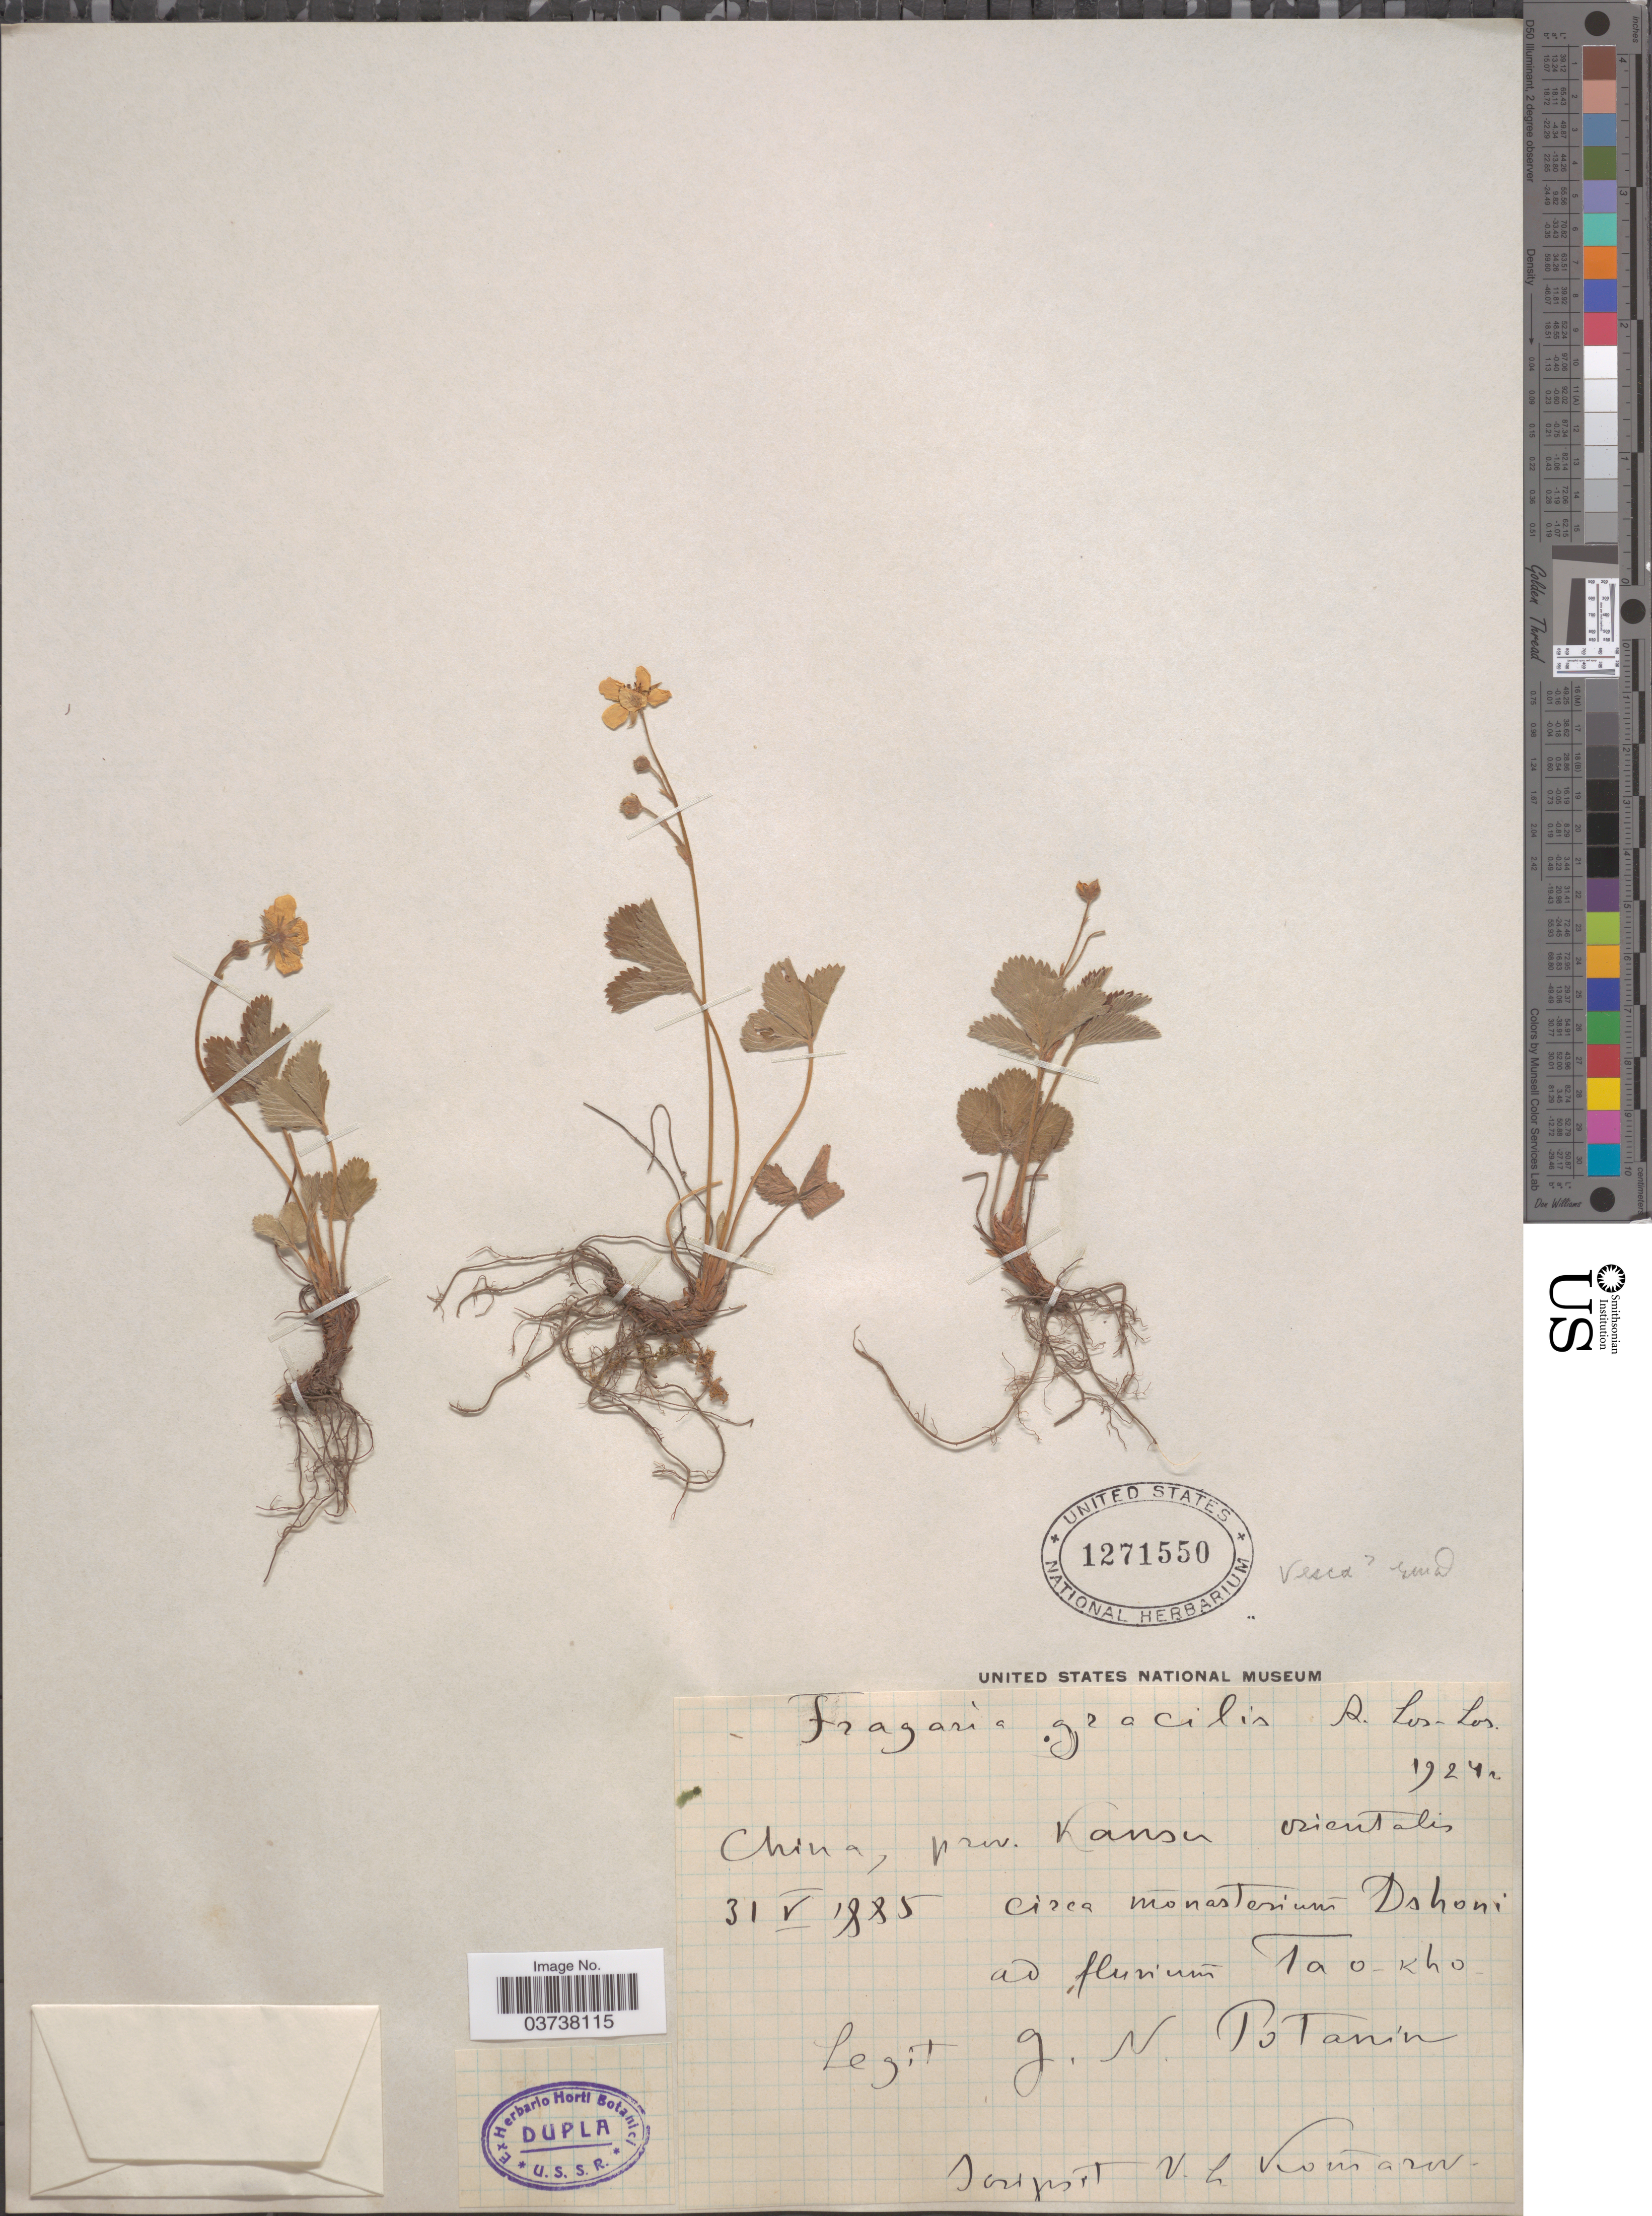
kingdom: Plantae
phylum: Tracheophyta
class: Magnoliopsida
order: Rosales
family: Rosaceae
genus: Fragaria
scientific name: Fragaria gracilis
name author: Losinsk.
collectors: G. Potanin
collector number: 19242*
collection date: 1885-05-31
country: China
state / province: Gansu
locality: Prov. Kansu orientalis circa monasterium Dshoni ad fluvium Tao-Kho.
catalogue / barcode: US 1271550